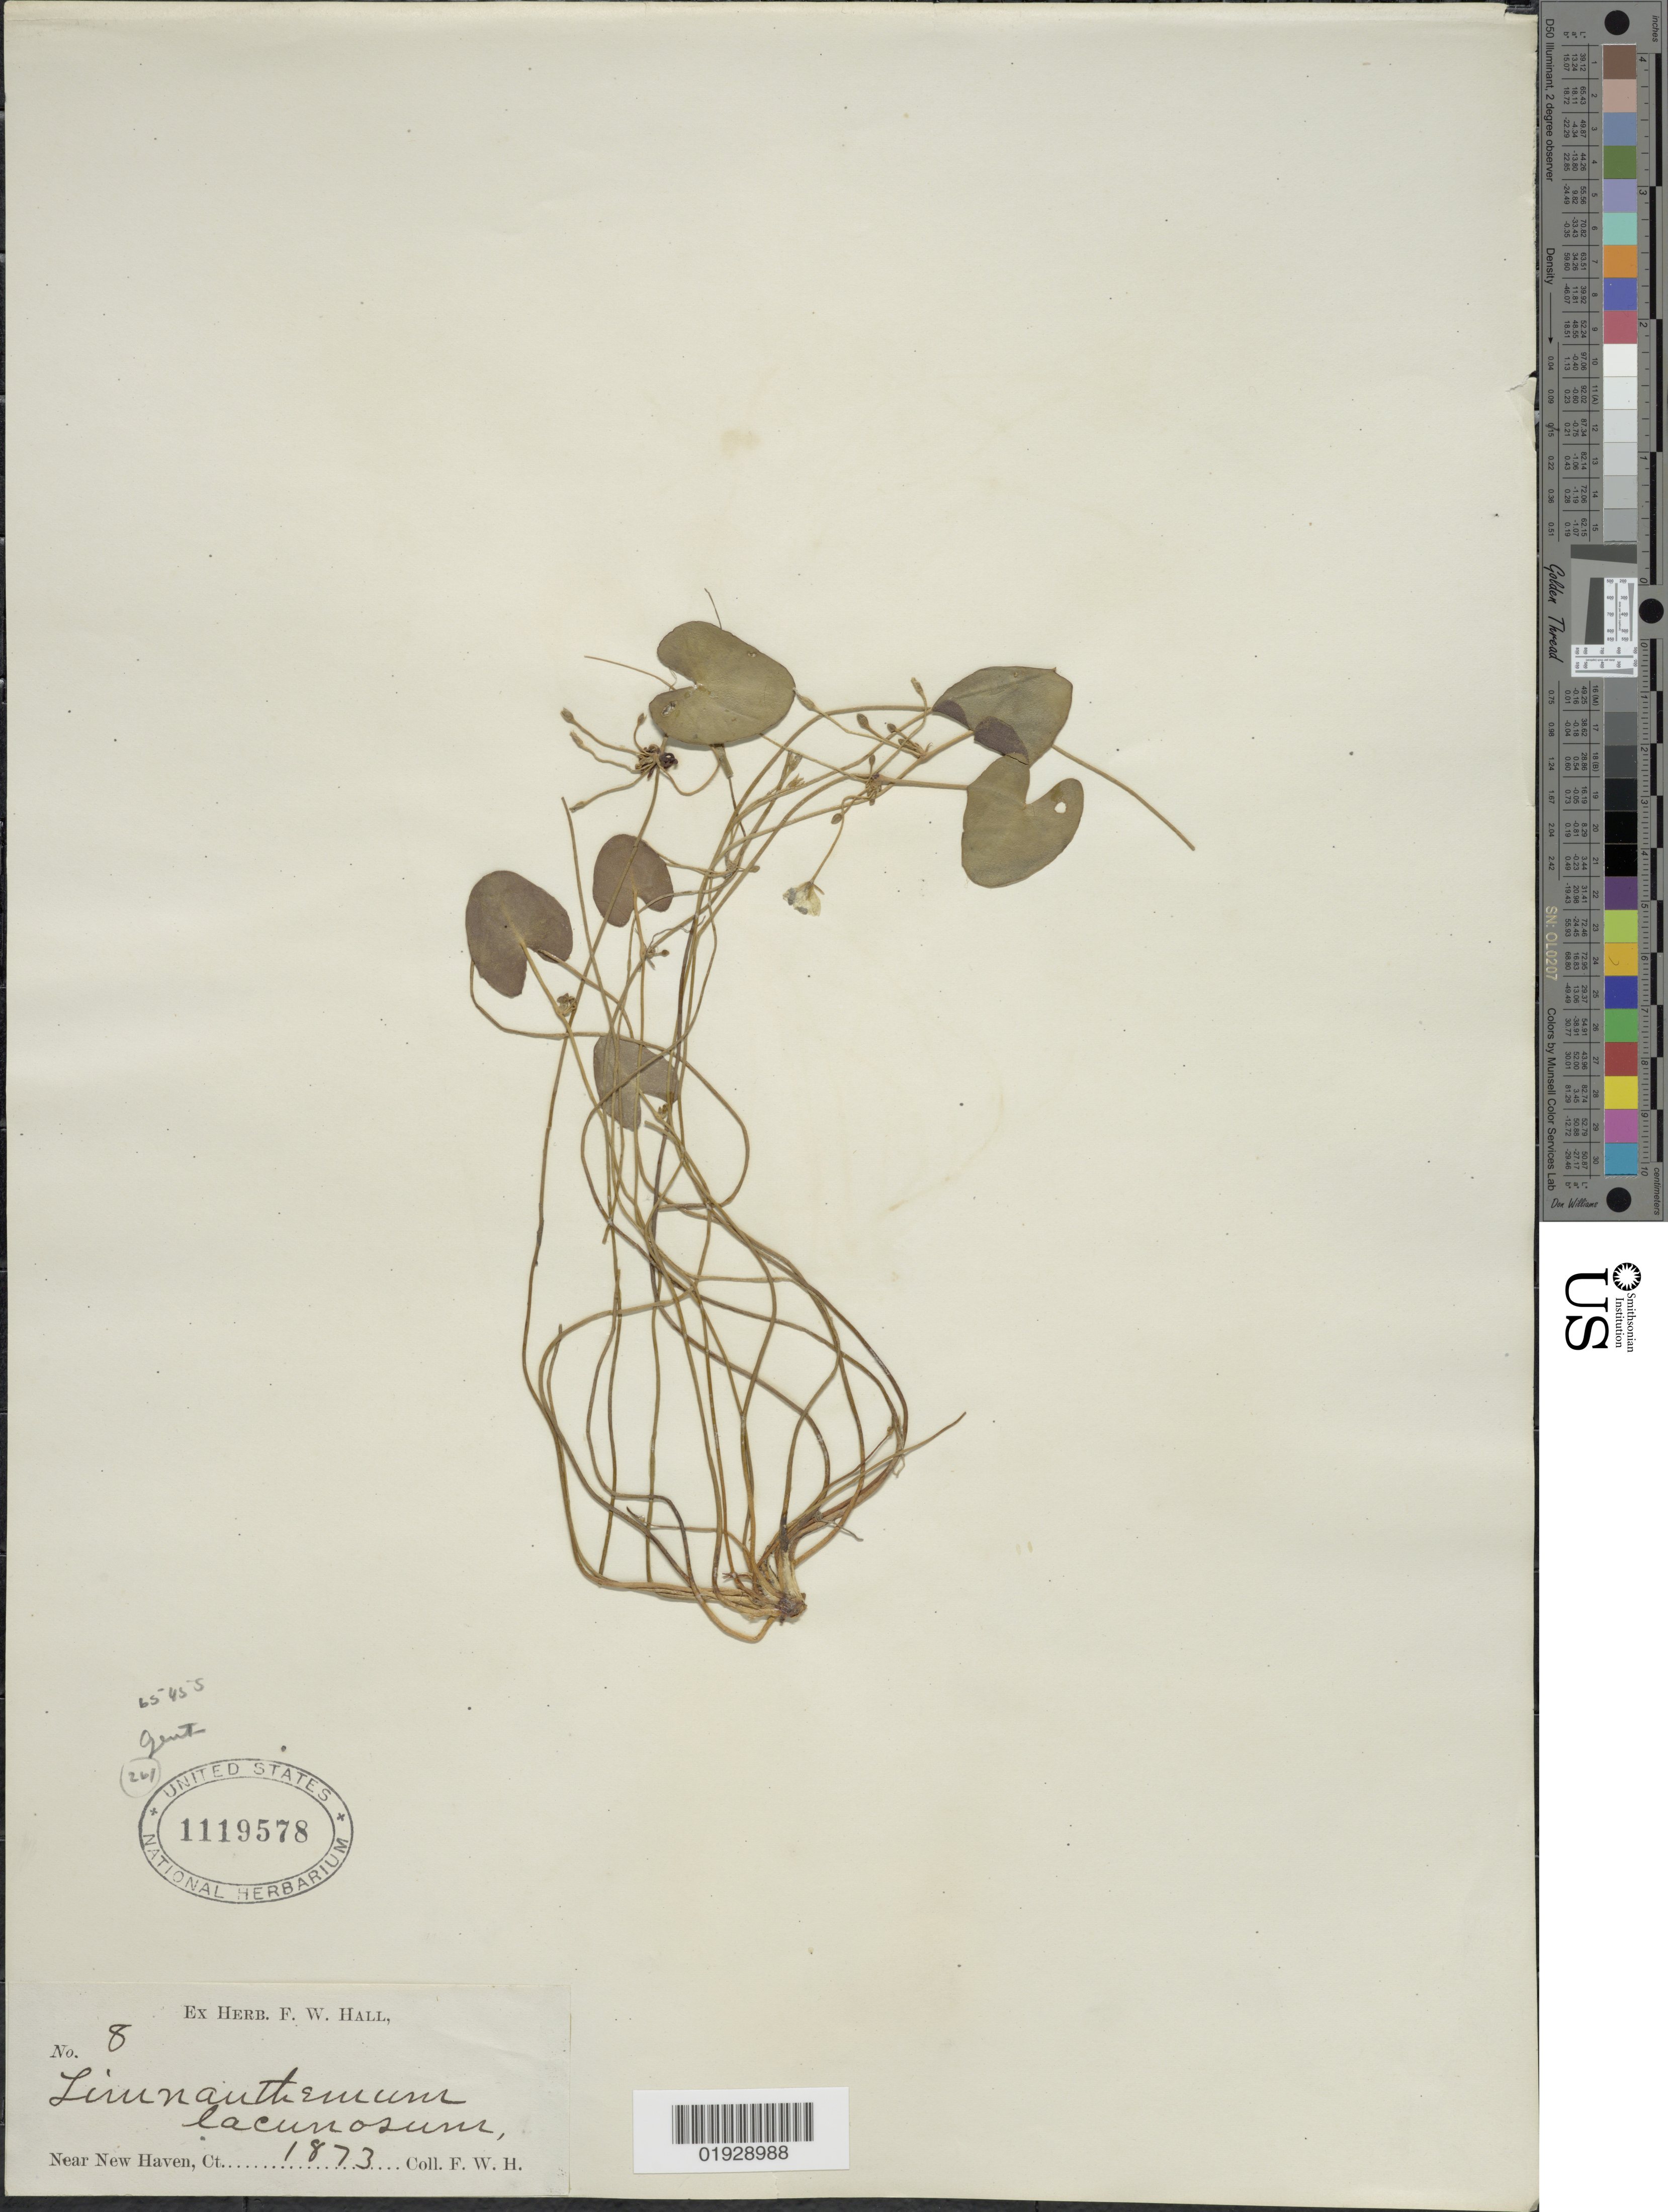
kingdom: Plantae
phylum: Tracheophyta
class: Magnoliopsida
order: Asterales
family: Menyanthaceae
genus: Nymphoides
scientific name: Nymphoides lacunosum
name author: Fernald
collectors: F. Hall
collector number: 8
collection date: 1873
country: United States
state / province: Connecticut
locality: Near New Haven, Ct.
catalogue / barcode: US 1119578